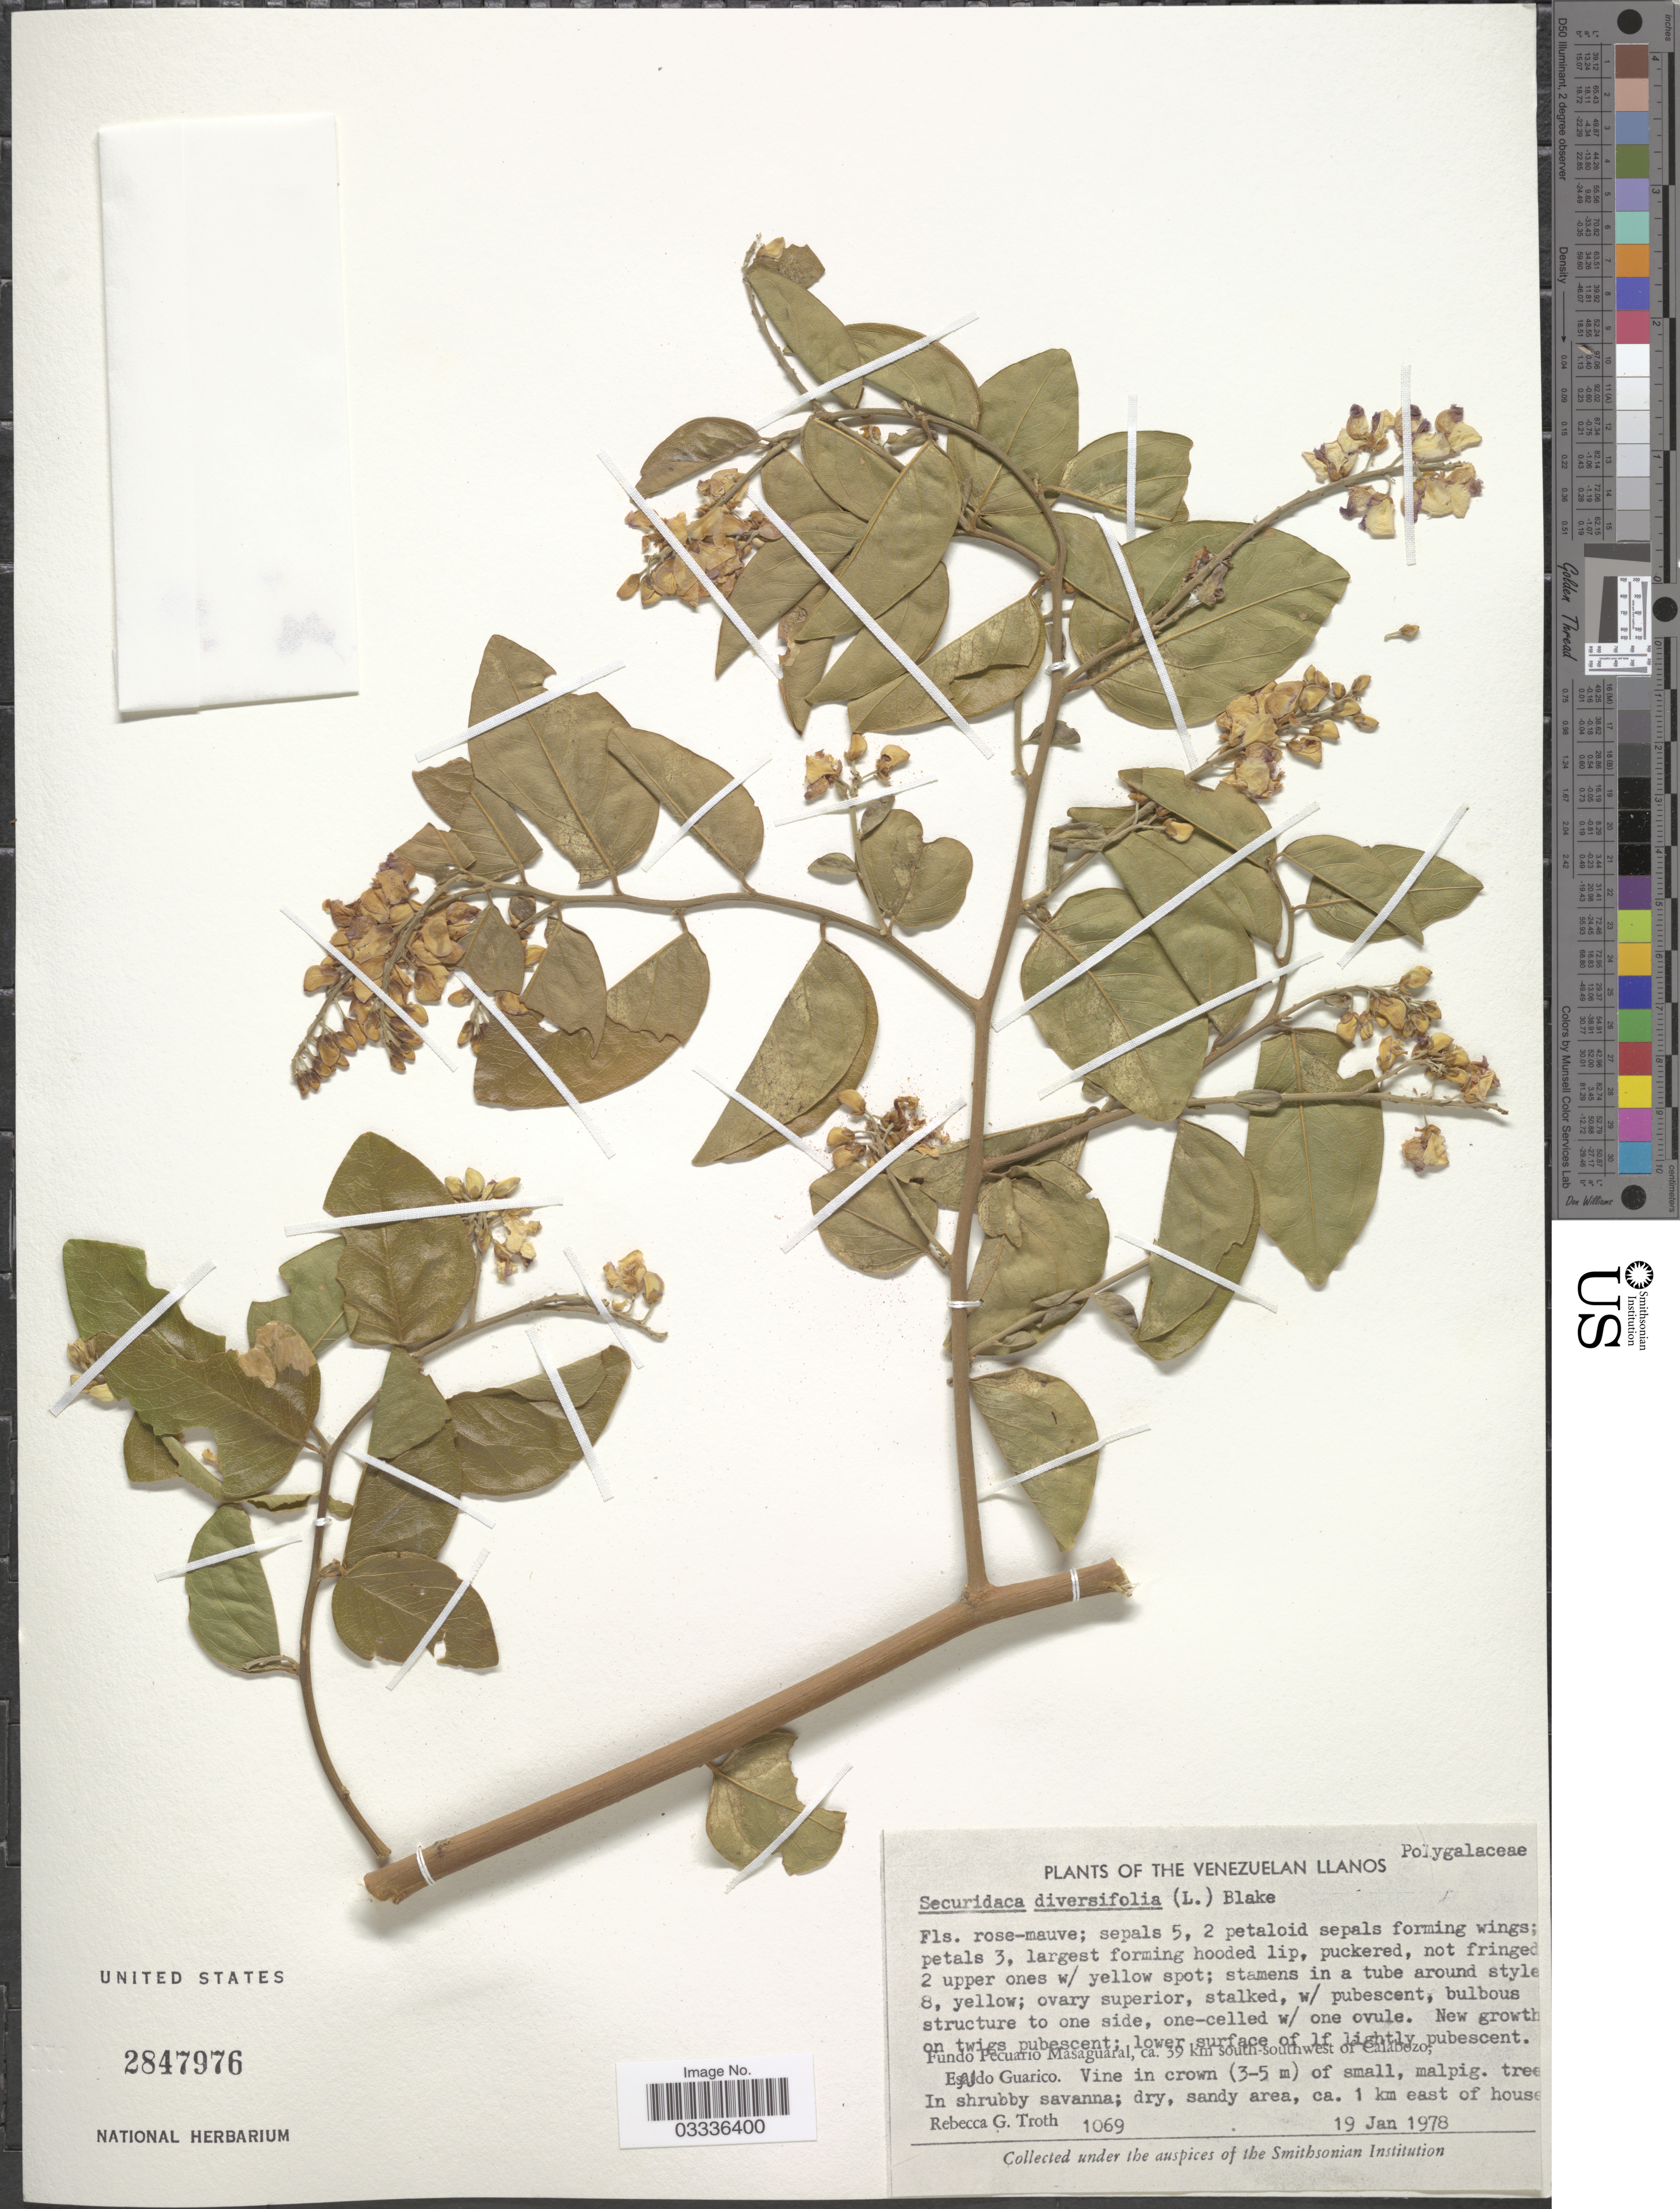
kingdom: Plantae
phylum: Tracheophyta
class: Magnoliopsida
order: Fabales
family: Polygalaceae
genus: Securidaca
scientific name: Securidaca diversifolia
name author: (L.) S.F. Blake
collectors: R. Troth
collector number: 1069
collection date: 1978-01-19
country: Venezuela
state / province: Guárico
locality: Fundo Pecuario Masaguaral, ca. 39 km south-southwest of Calabozo. Sandy area, ca. 1 km east of house.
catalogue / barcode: US 2847976